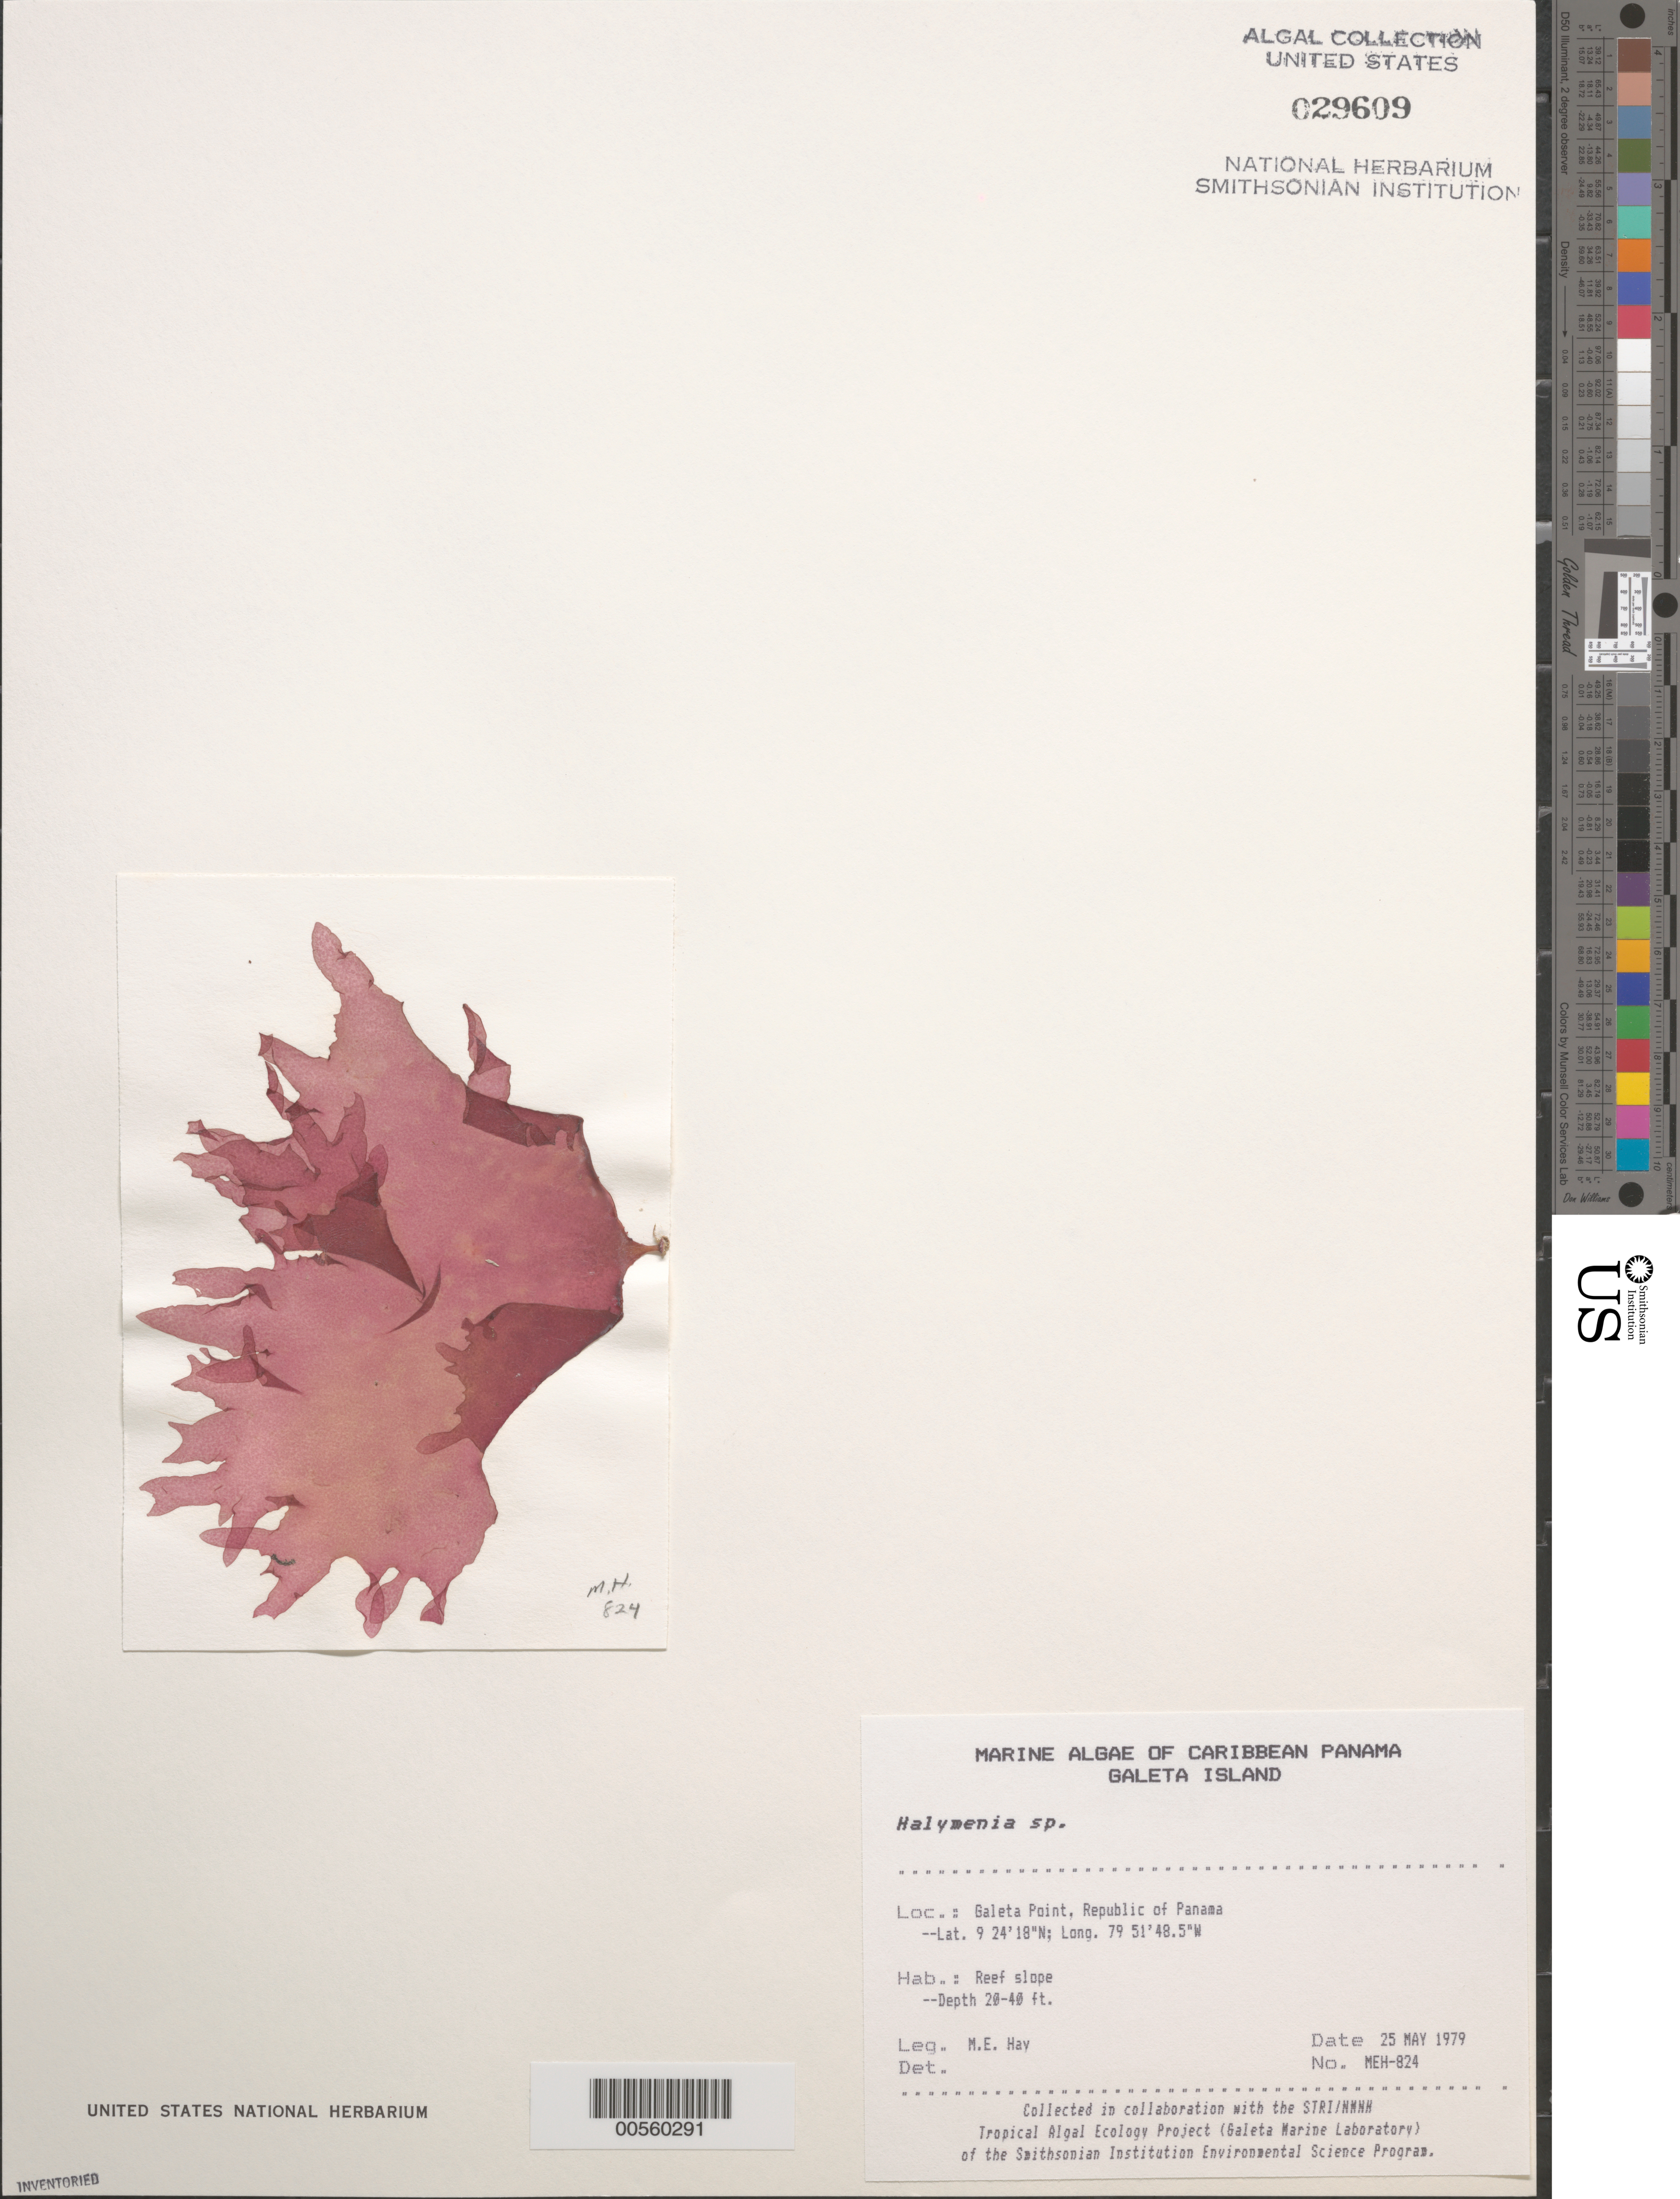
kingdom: Plantae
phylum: Rhodophyta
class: Florideophyceae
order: Halymeniales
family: Halymeniaceae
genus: Halymenia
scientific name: Halymenia sp.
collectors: M. E. Hay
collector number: MEH-824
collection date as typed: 25 May 1979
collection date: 1979-05-25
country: Panama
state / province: Colón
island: Galeta Island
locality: Galeta Point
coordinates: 9 24' 18" N, 79 51' 48.5" W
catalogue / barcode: US 29609